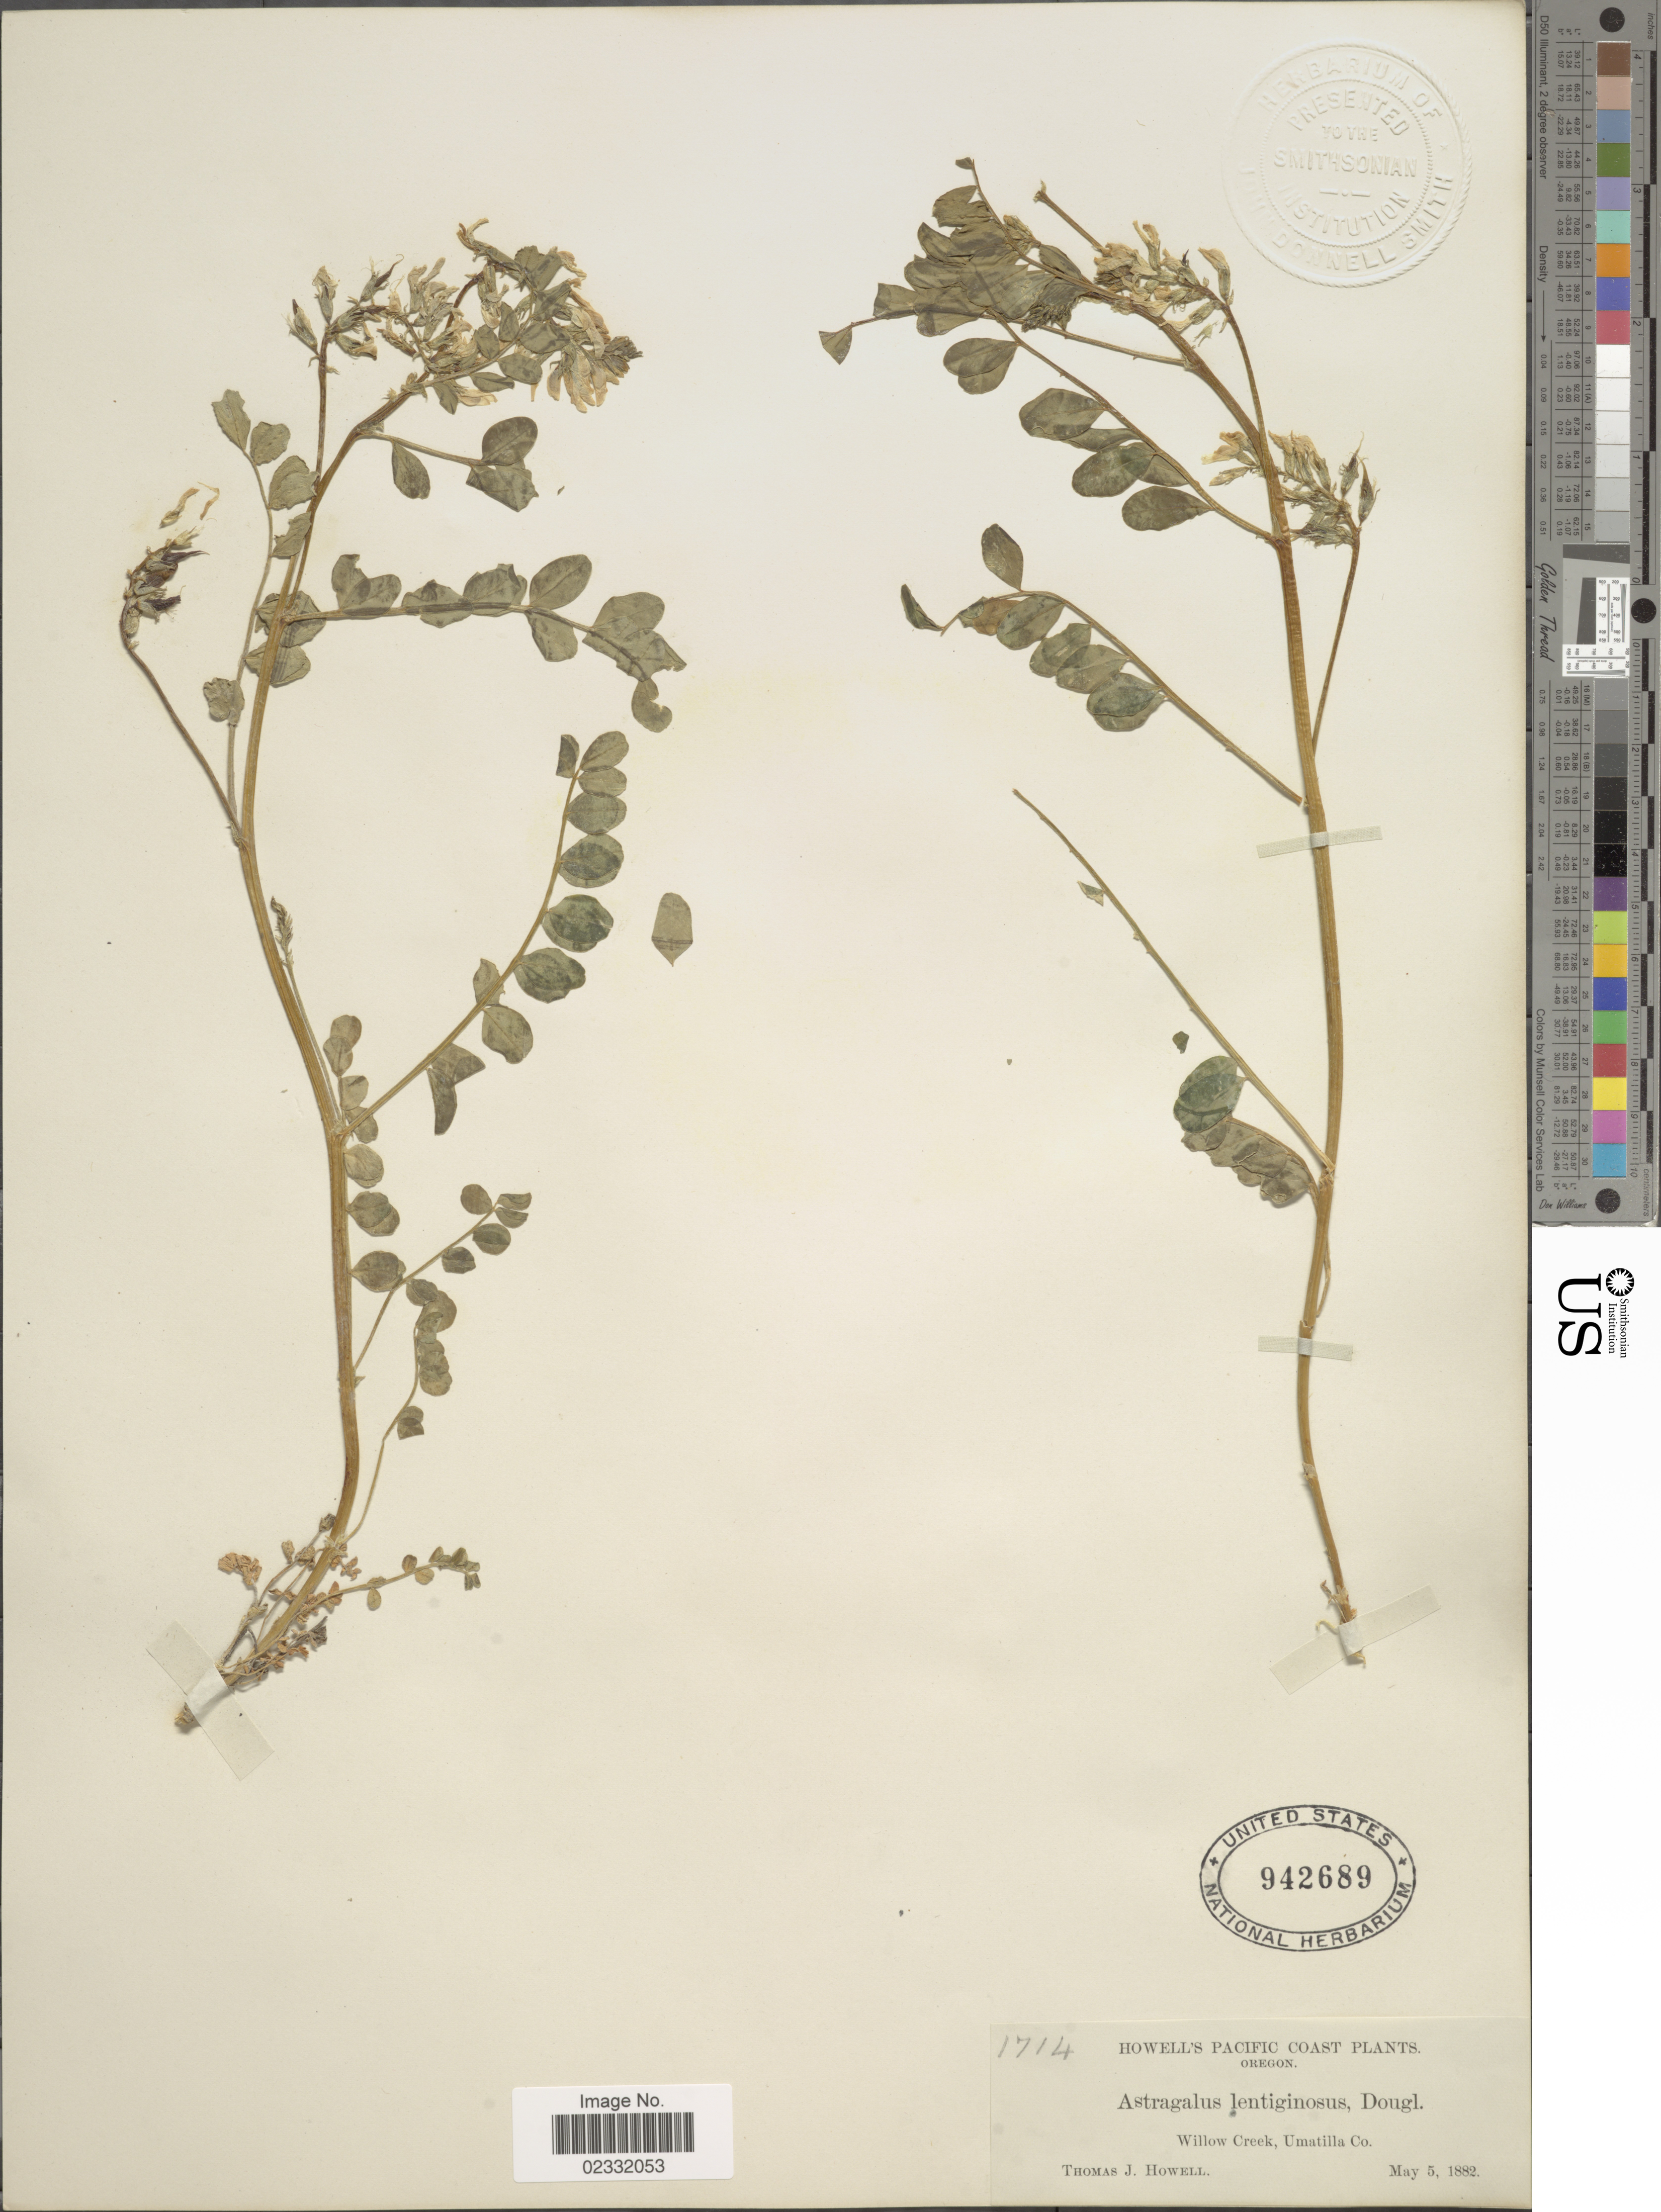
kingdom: Plantae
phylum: Tracheophyta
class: Magnoliopsida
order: Fabales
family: Fabaceae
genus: Astragalus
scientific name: Astragalus lentiginosus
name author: Douglas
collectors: T. J. Howell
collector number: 1714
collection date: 1882-05-05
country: United States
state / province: Oregon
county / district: Umatilla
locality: Willow Creek, Umatilla Co.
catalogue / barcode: US 942689